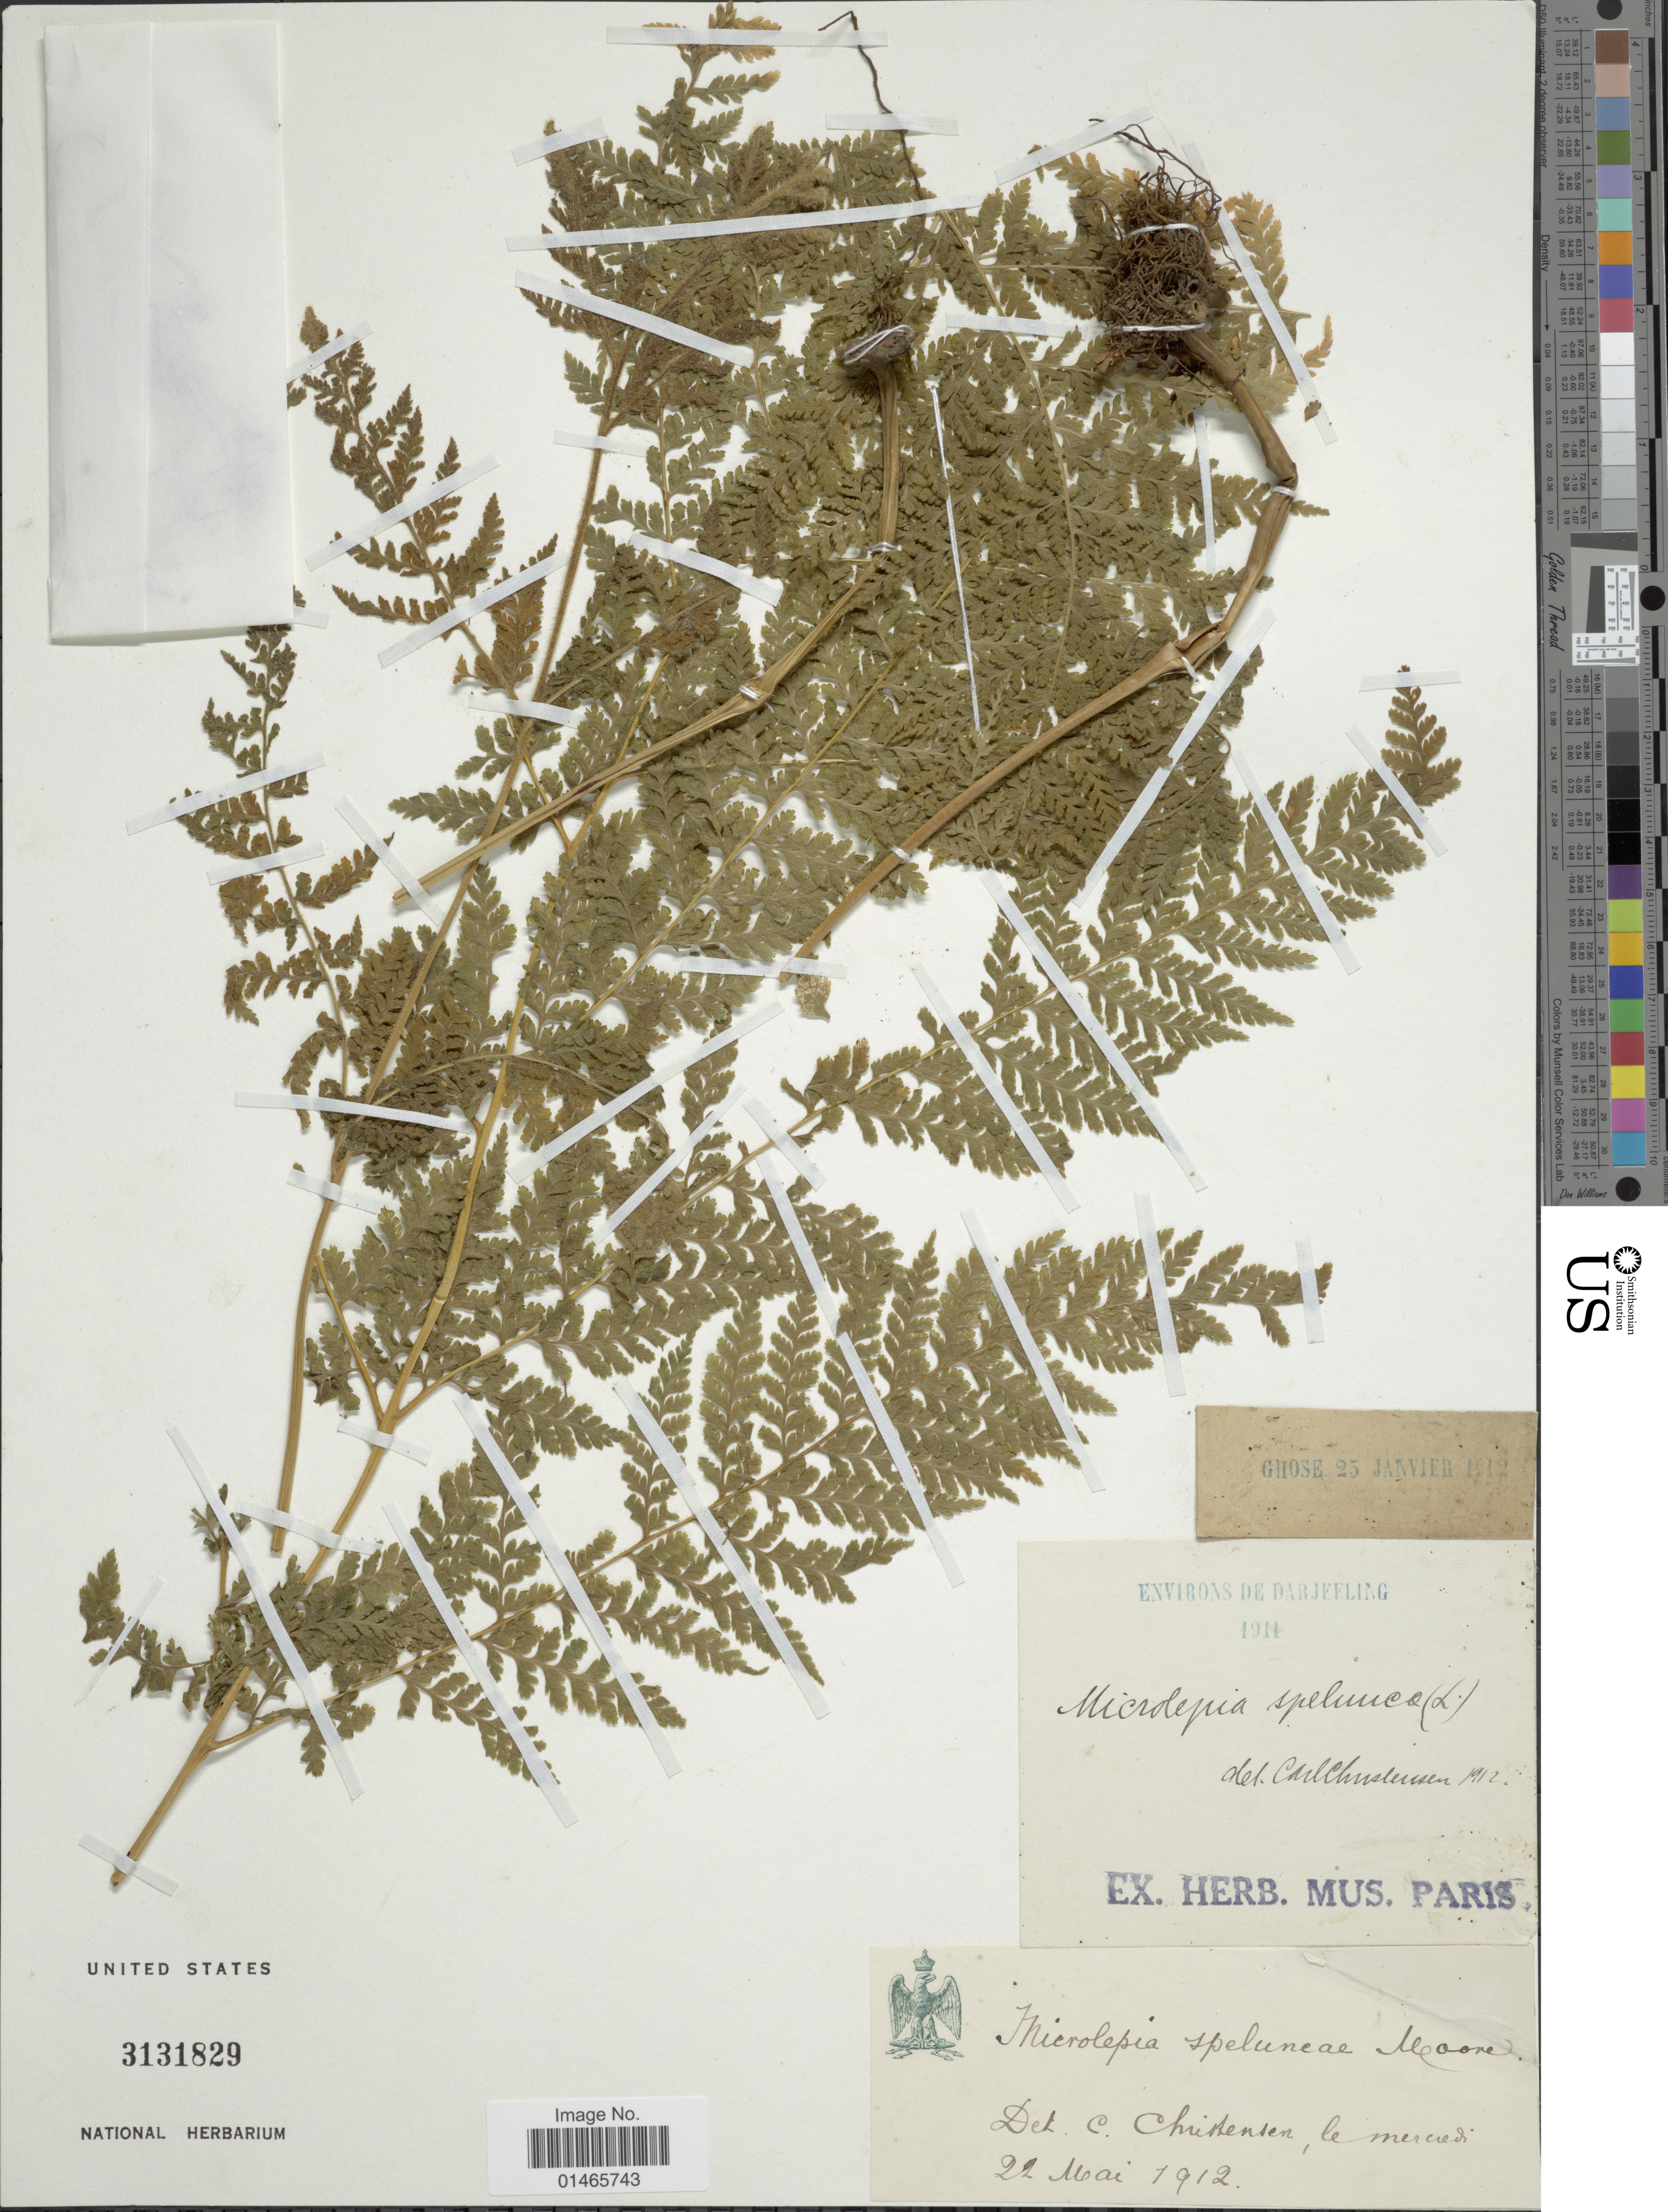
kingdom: Plantae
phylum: Tracheophyta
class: Polypodiopsida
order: Polypodiales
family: Dennstaedtiaceae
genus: Microlepia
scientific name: Microlepia speluncae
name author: (L.) T. Moore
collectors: ex herb. Mus. Paris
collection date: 1912-01-25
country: India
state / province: West Bengal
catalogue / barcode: US 3131829